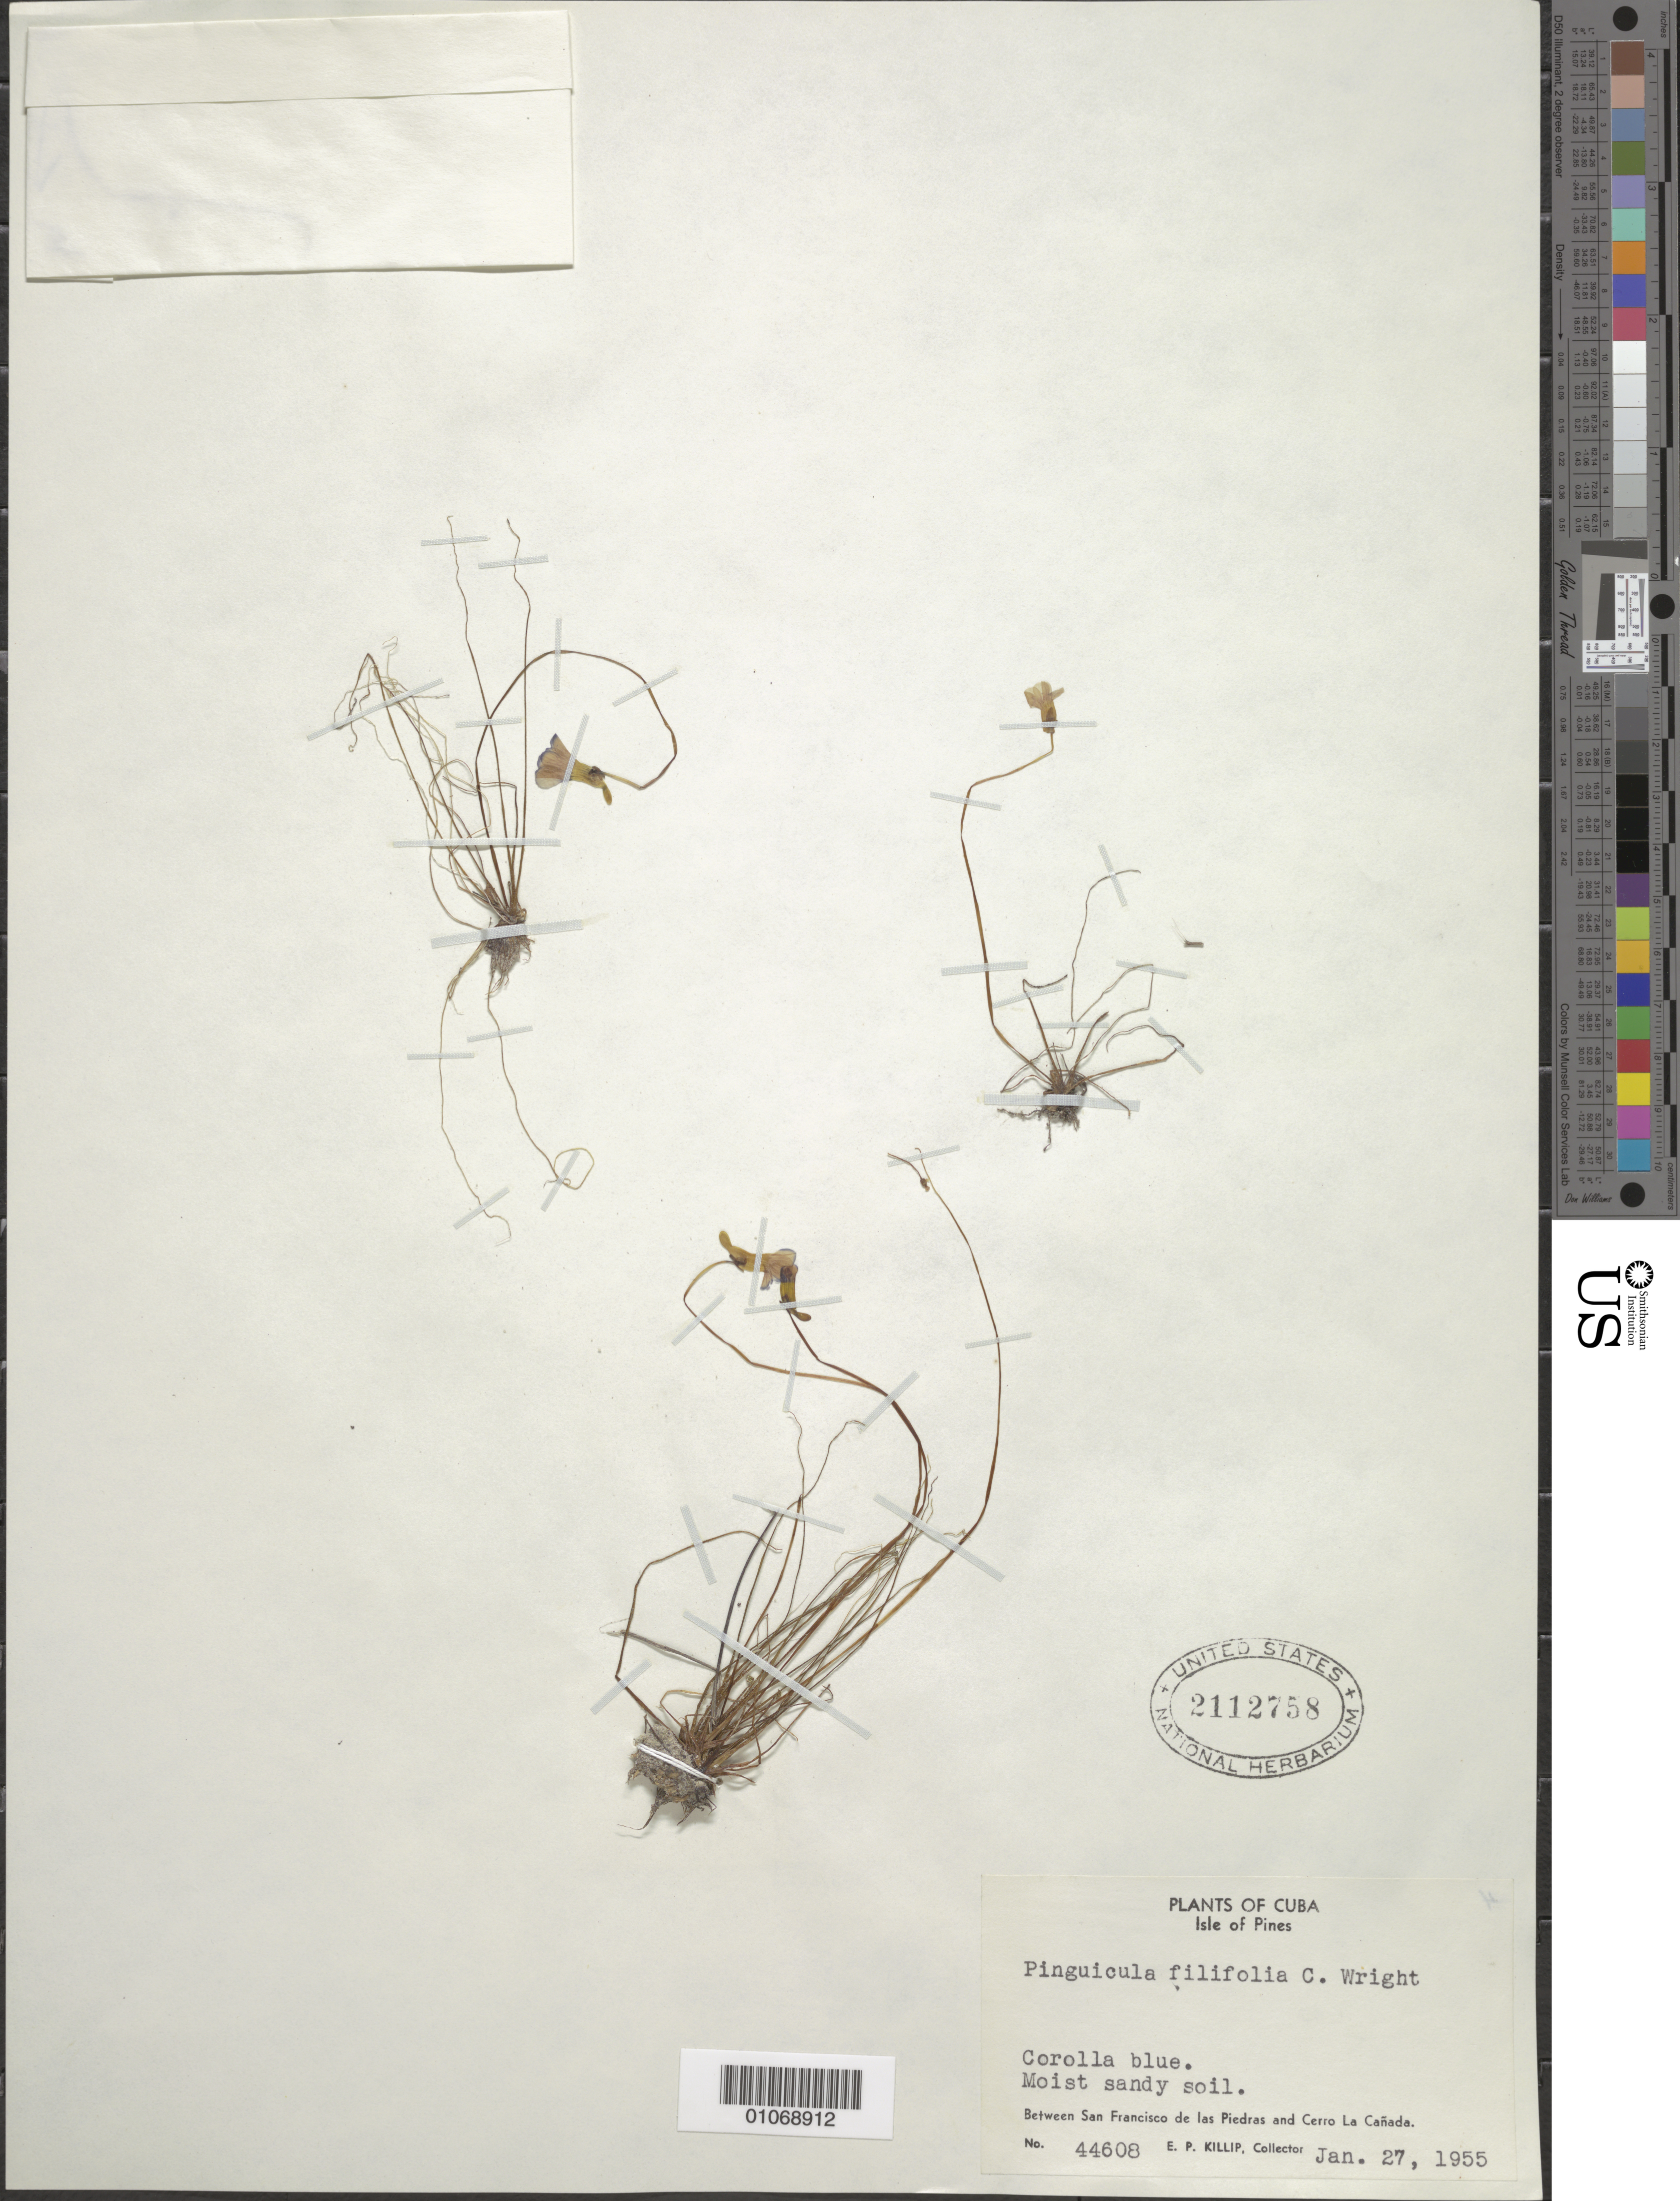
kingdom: Plantae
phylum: Tracheophyta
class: Magnoliopsida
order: Lamiales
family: Lentibulariaceae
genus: Pinguicula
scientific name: Pinguicula filifolia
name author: C. Wright ex Griseb.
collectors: E. P. Killip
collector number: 44608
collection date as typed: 27 Jan 1955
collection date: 1955-01-27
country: Cuba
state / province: Isla de La Juventud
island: Isla de la Juventud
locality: Isle of Pines, between San Francisco de las Piedras and Cerro La Canada, moist sandy soil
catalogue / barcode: US 2112758